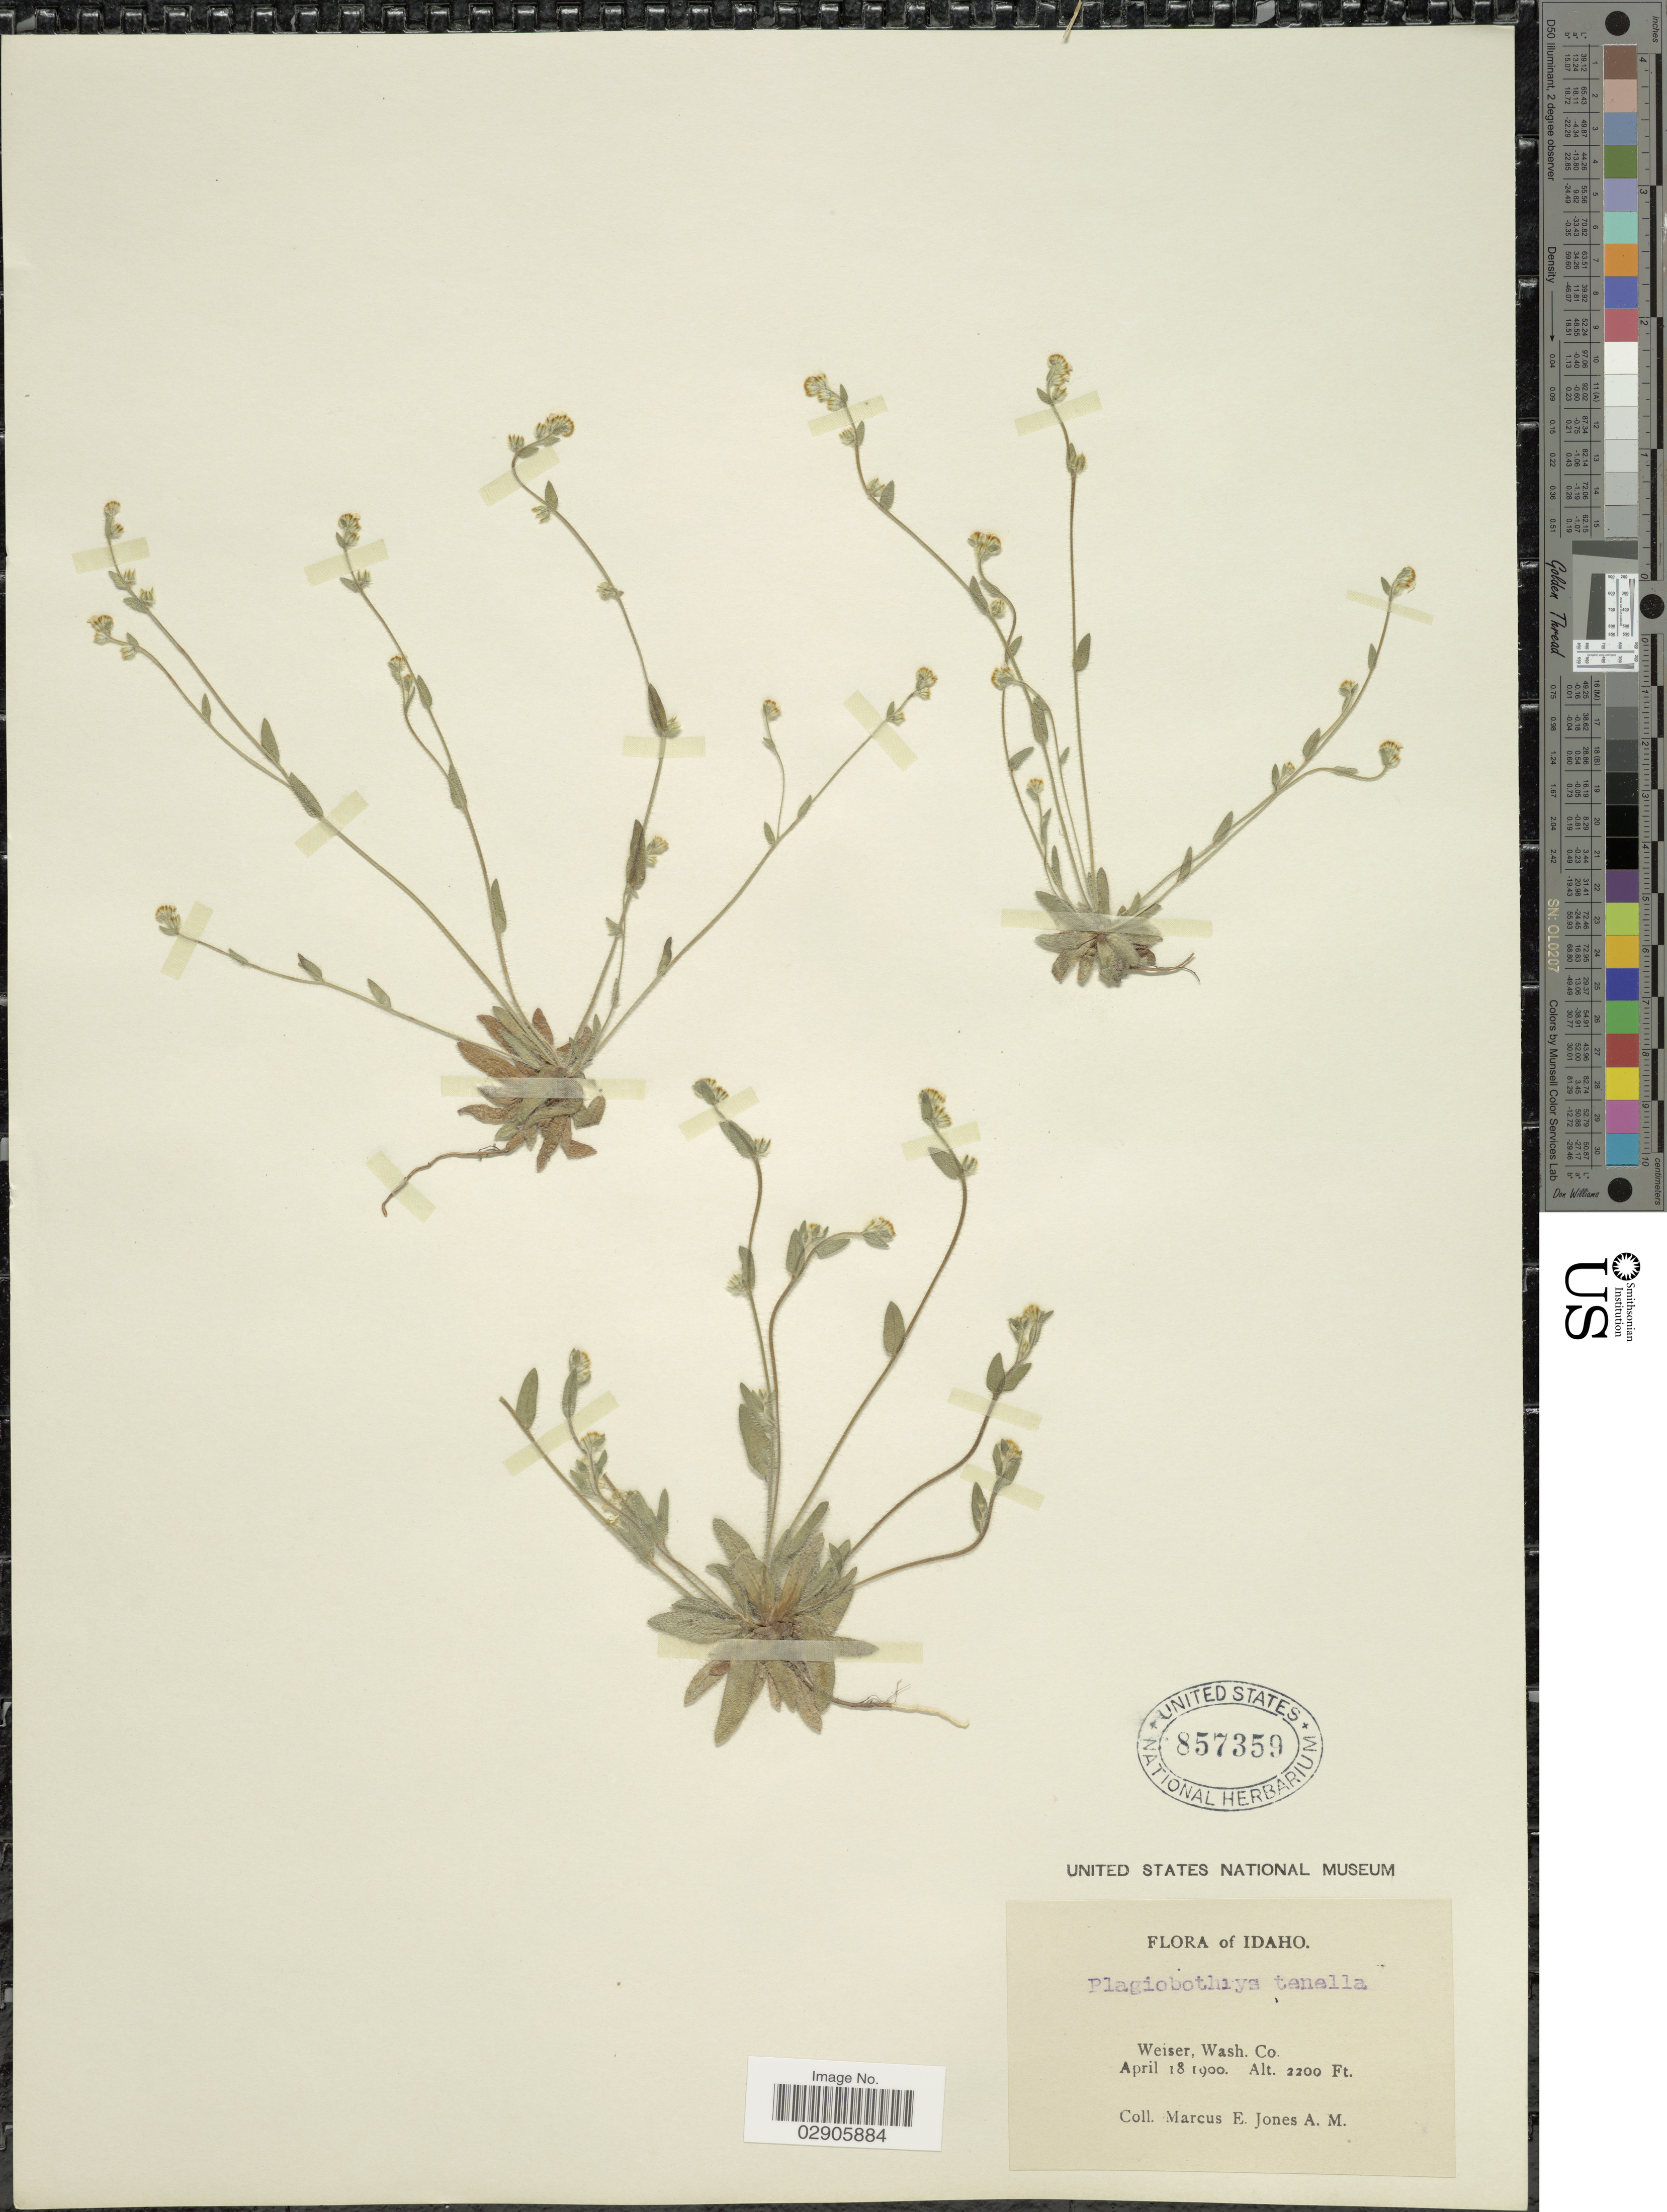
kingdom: Plantae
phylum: Tracheophyta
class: Magnoliopsida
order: Boraginales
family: Boraginaceae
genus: Plagiobothrys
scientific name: Plagiobothrys tenellus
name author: (Nutt.) A. Gray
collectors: M. E. Jones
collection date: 1900-04-18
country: United States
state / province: Idaho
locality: Weiser, Wash. Co.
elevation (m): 671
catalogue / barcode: US 857359